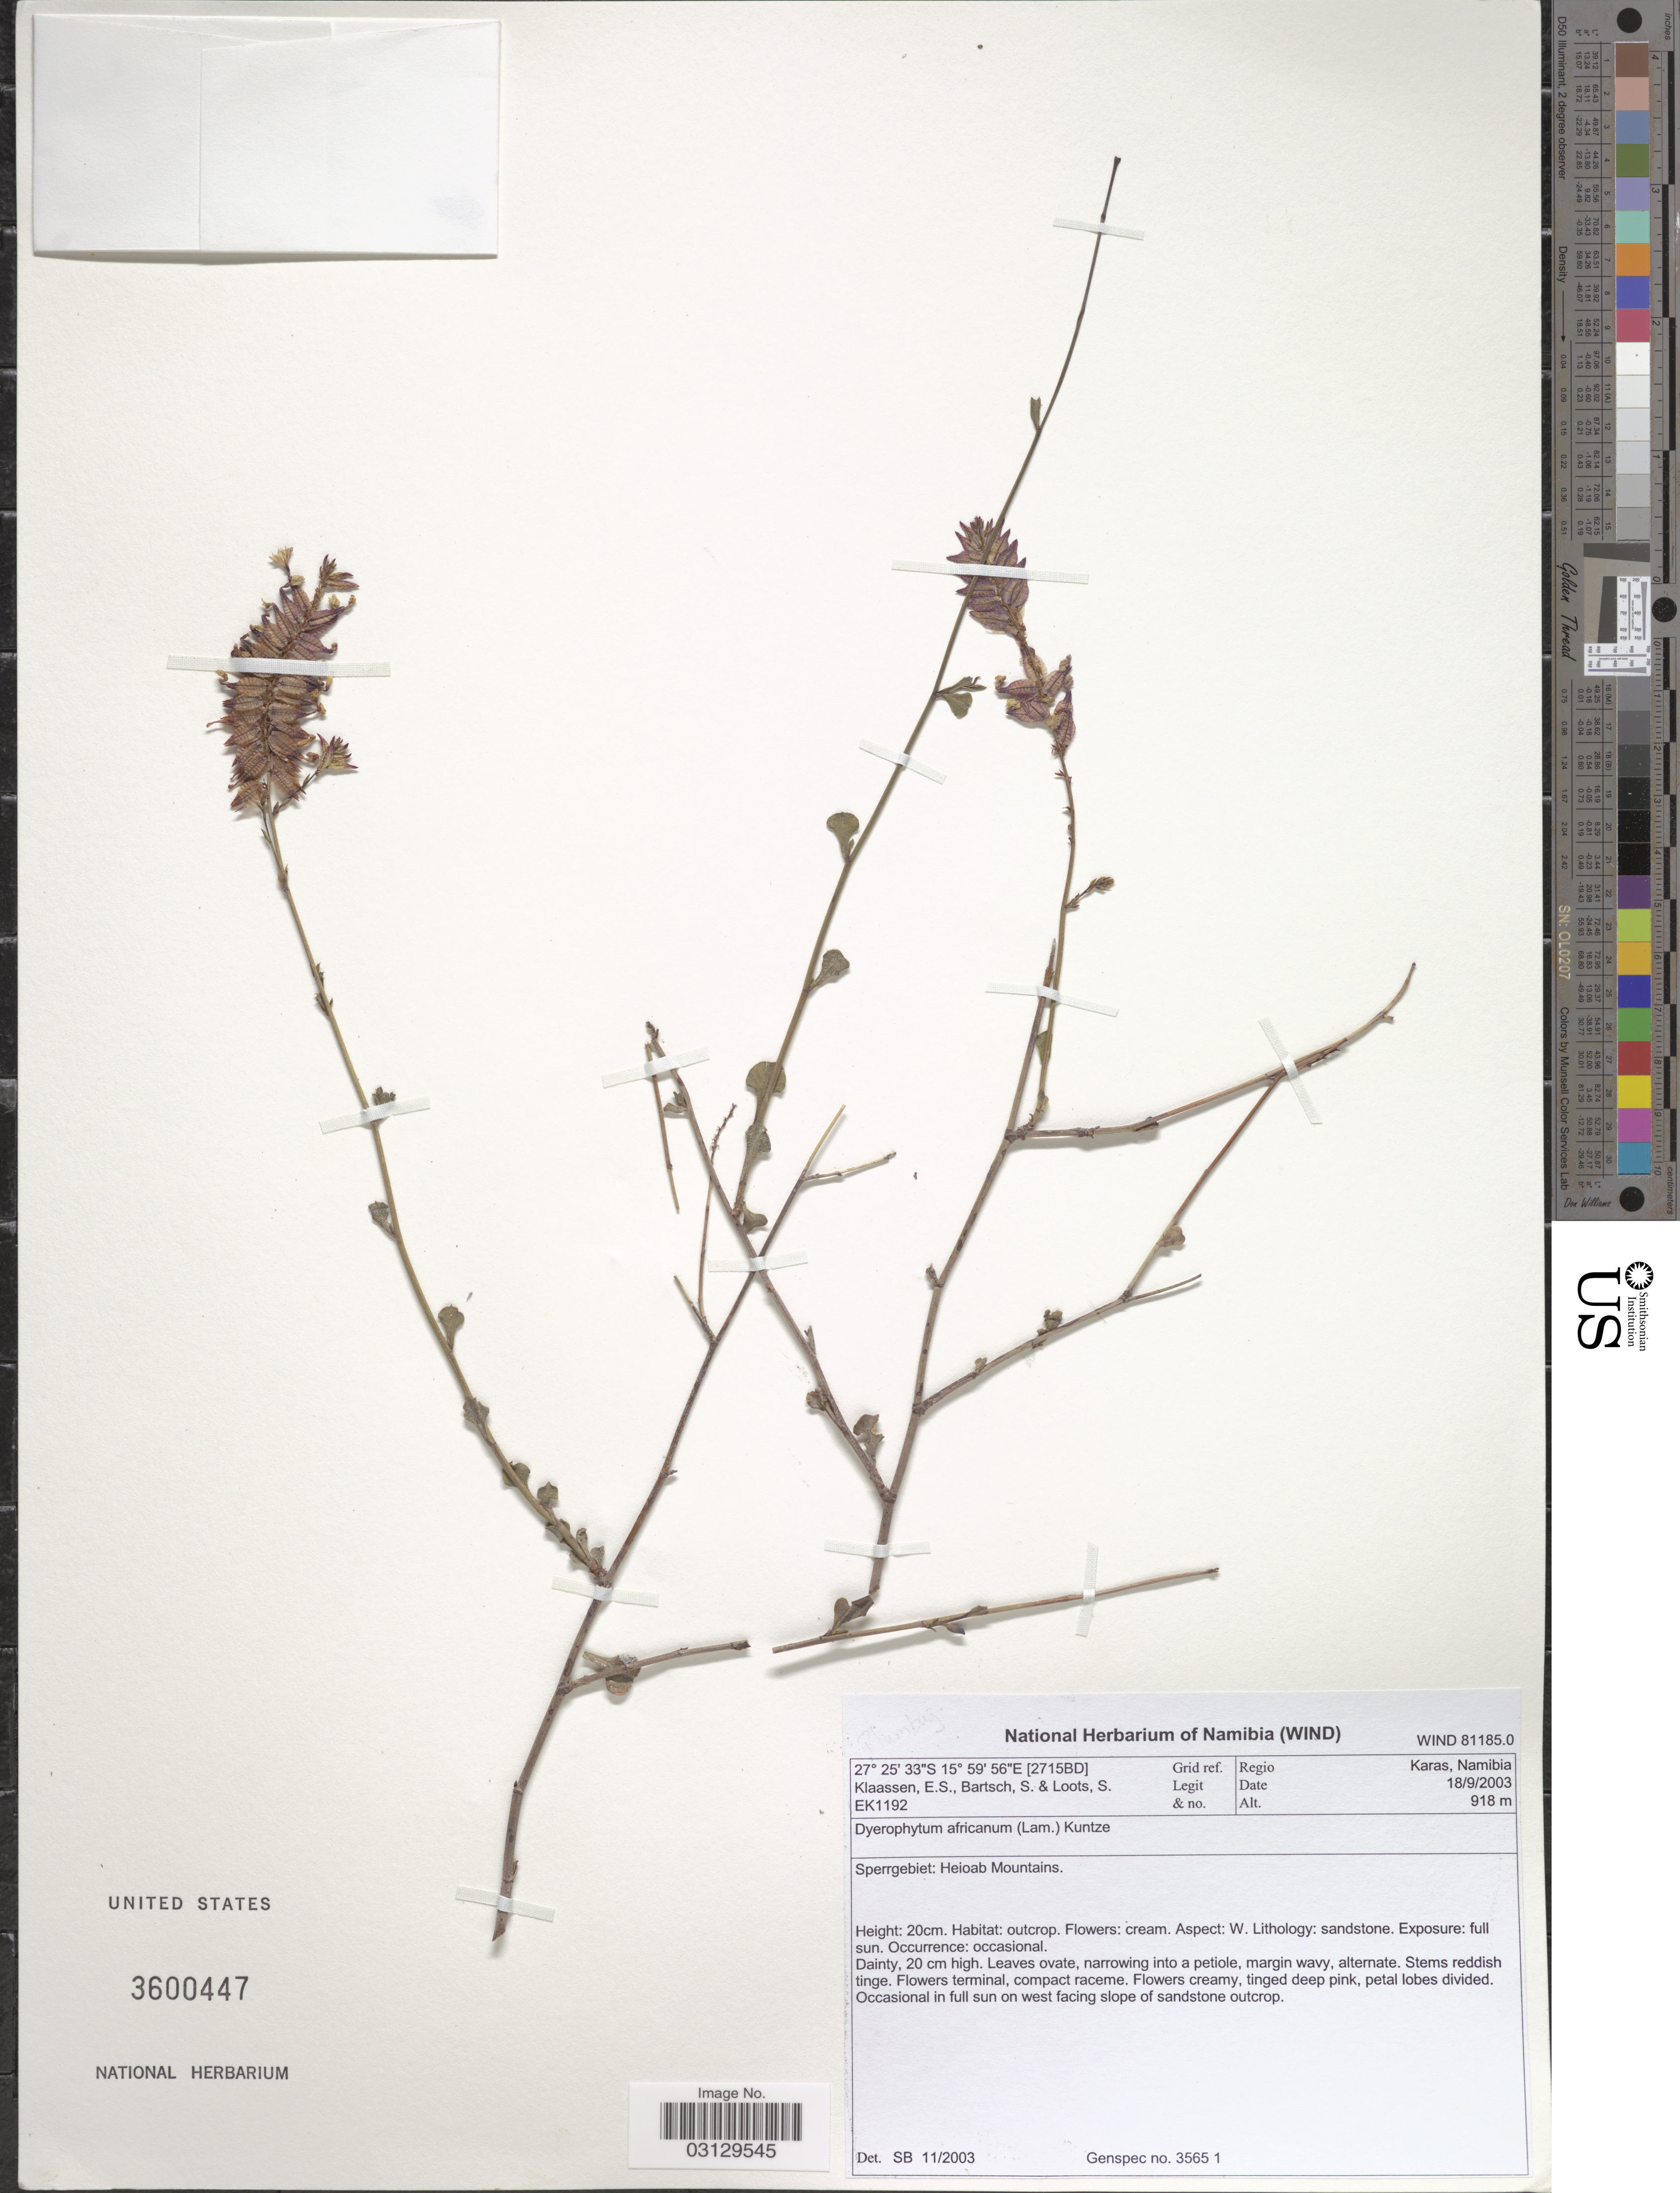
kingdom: Plantae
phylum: Tracheophyta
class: Magnoliopsida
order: Caryophyllales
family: Plumbaginaceae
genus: Dyerophytum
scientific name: Dyerophytum africanum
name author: (Lam.) Kuntze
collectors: E. S. Klaassen, S. Bartsch & S. Loots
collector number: EK1192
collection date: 2003-09-18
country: Namibia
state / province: Karas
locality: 2715BD Grid ref. Sperrgebiet: Heioab Mountains.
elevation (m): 918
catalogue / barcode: US 3600447